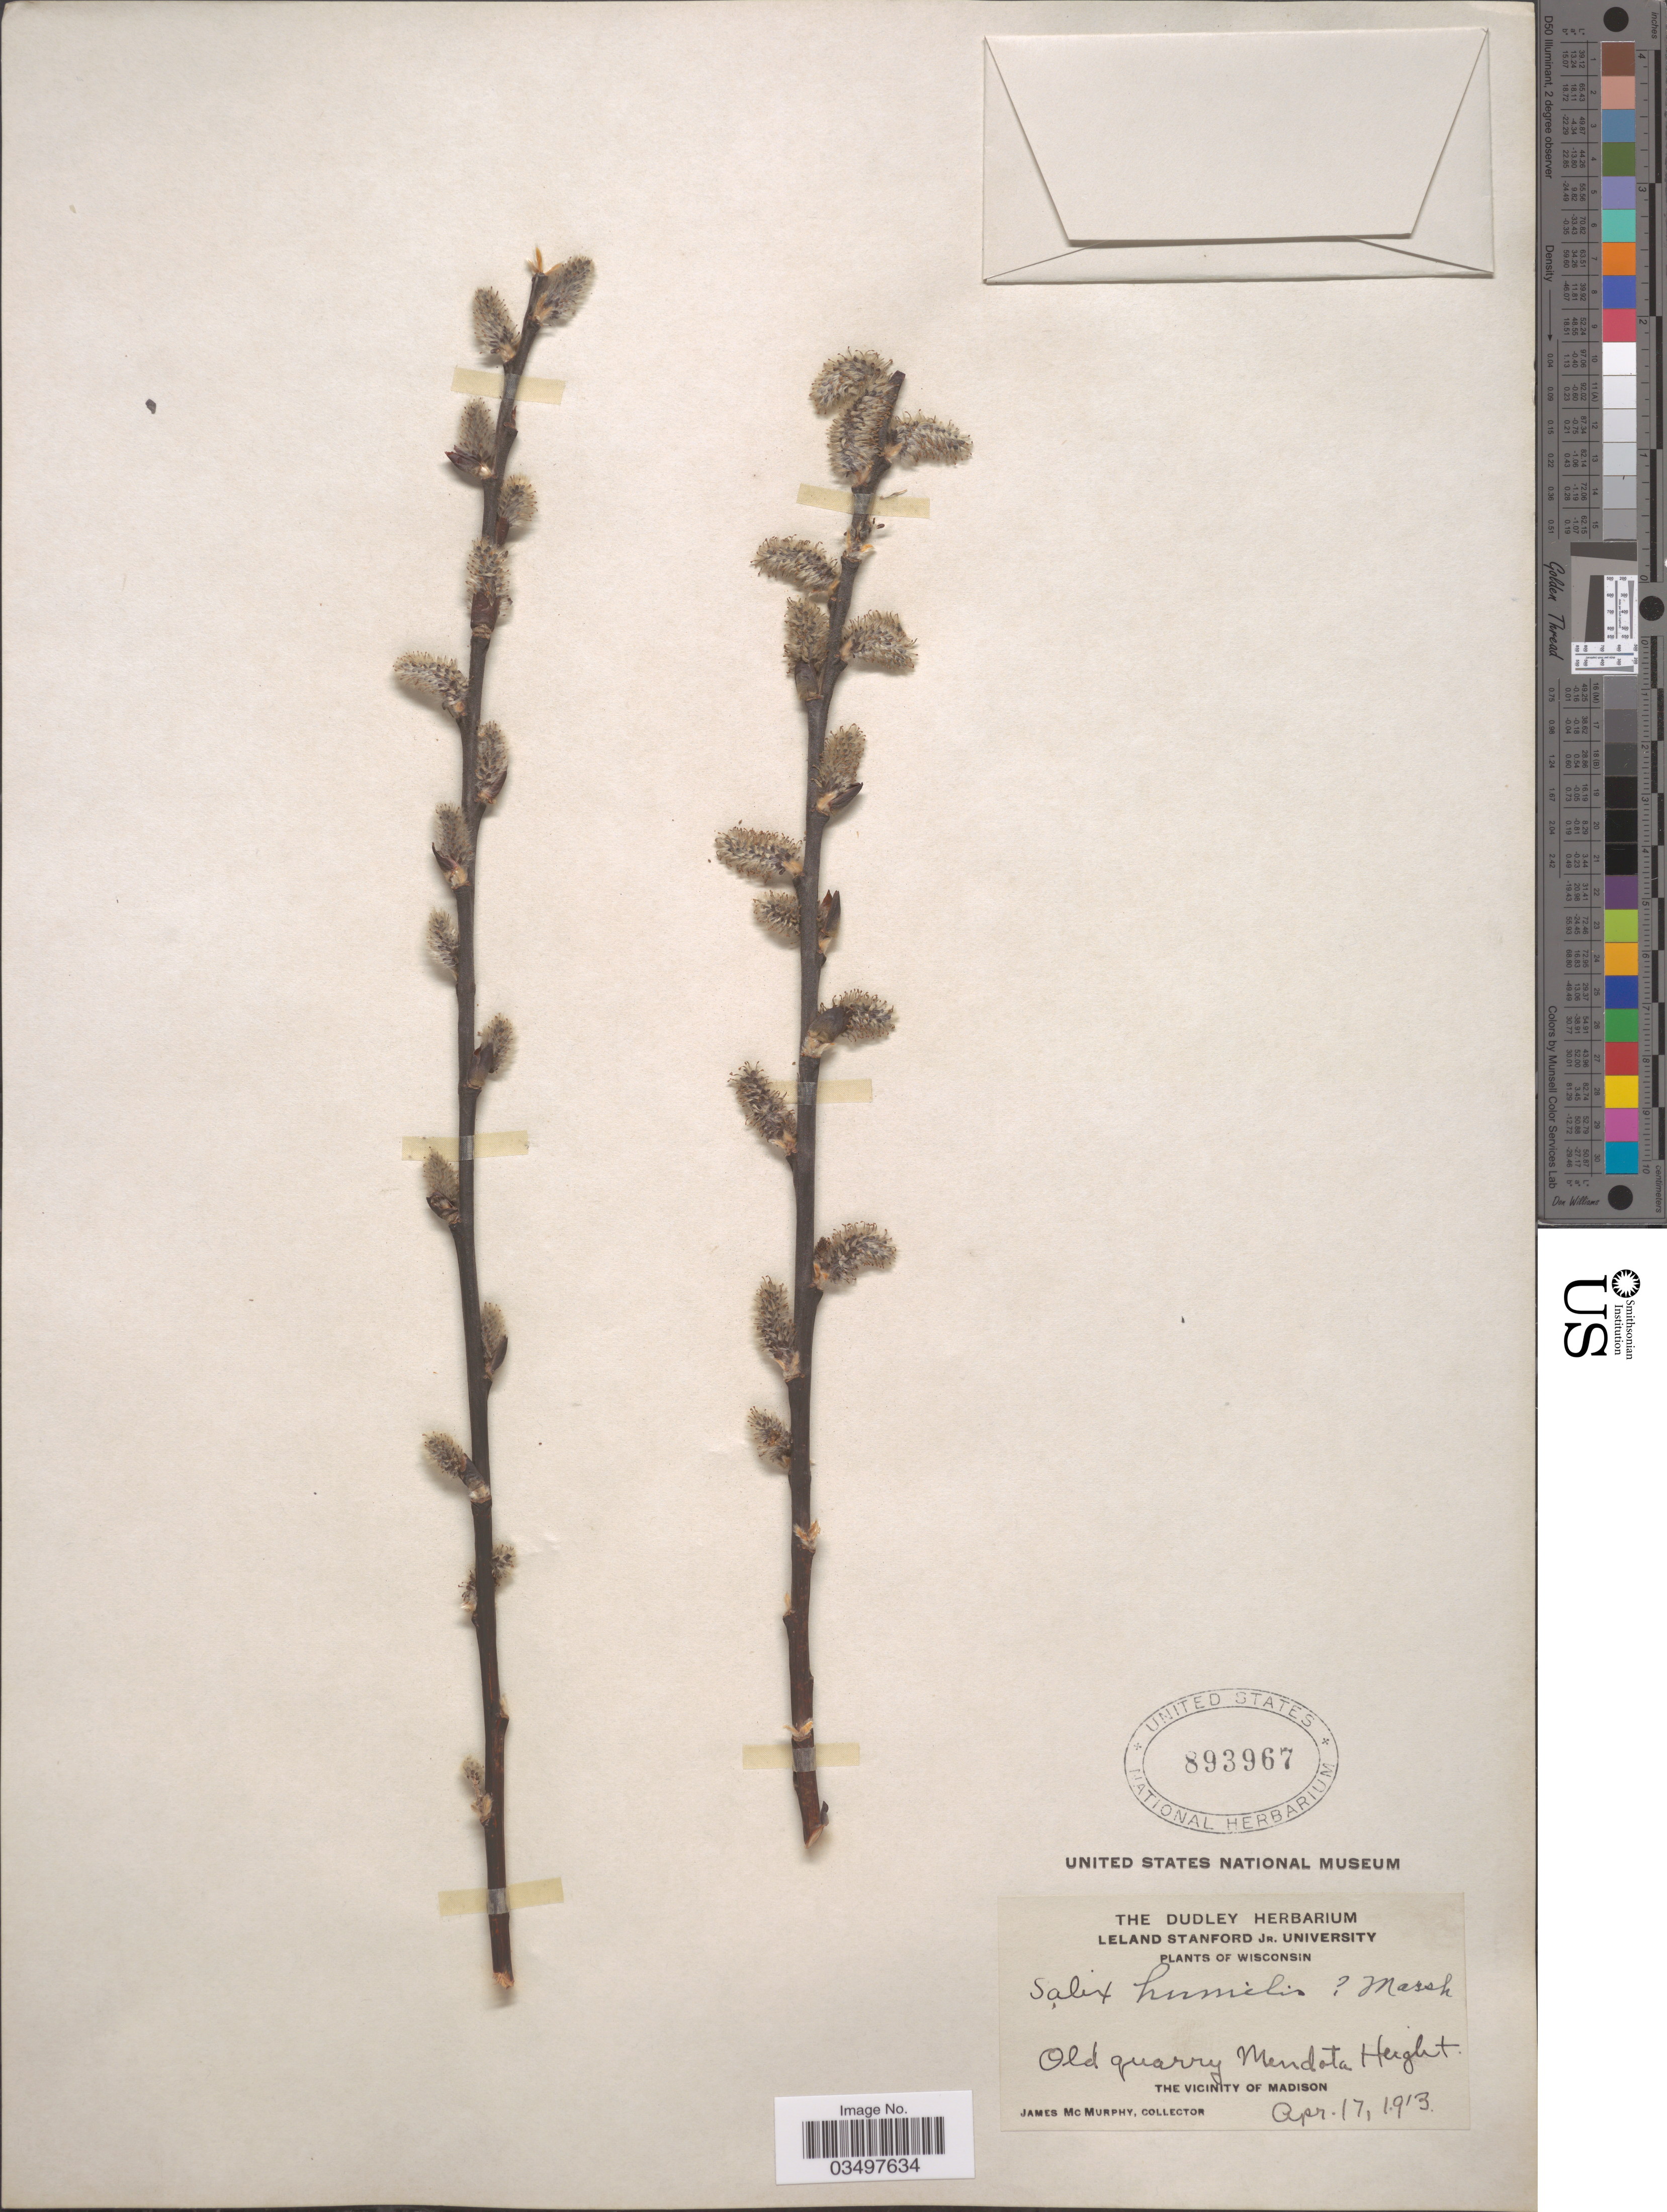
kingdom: Plantae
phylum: Tracheophyta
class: Magnoliopsida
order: Malpighiales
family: Salicaceae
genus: Salix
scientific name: Salix humilis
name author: Marshall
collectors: J. McMurphy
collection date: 1913-04-17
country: United States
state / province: Wisconsin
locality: Old quarry Mendota Height. The Vicinity of Madison.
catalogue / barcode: US 893967